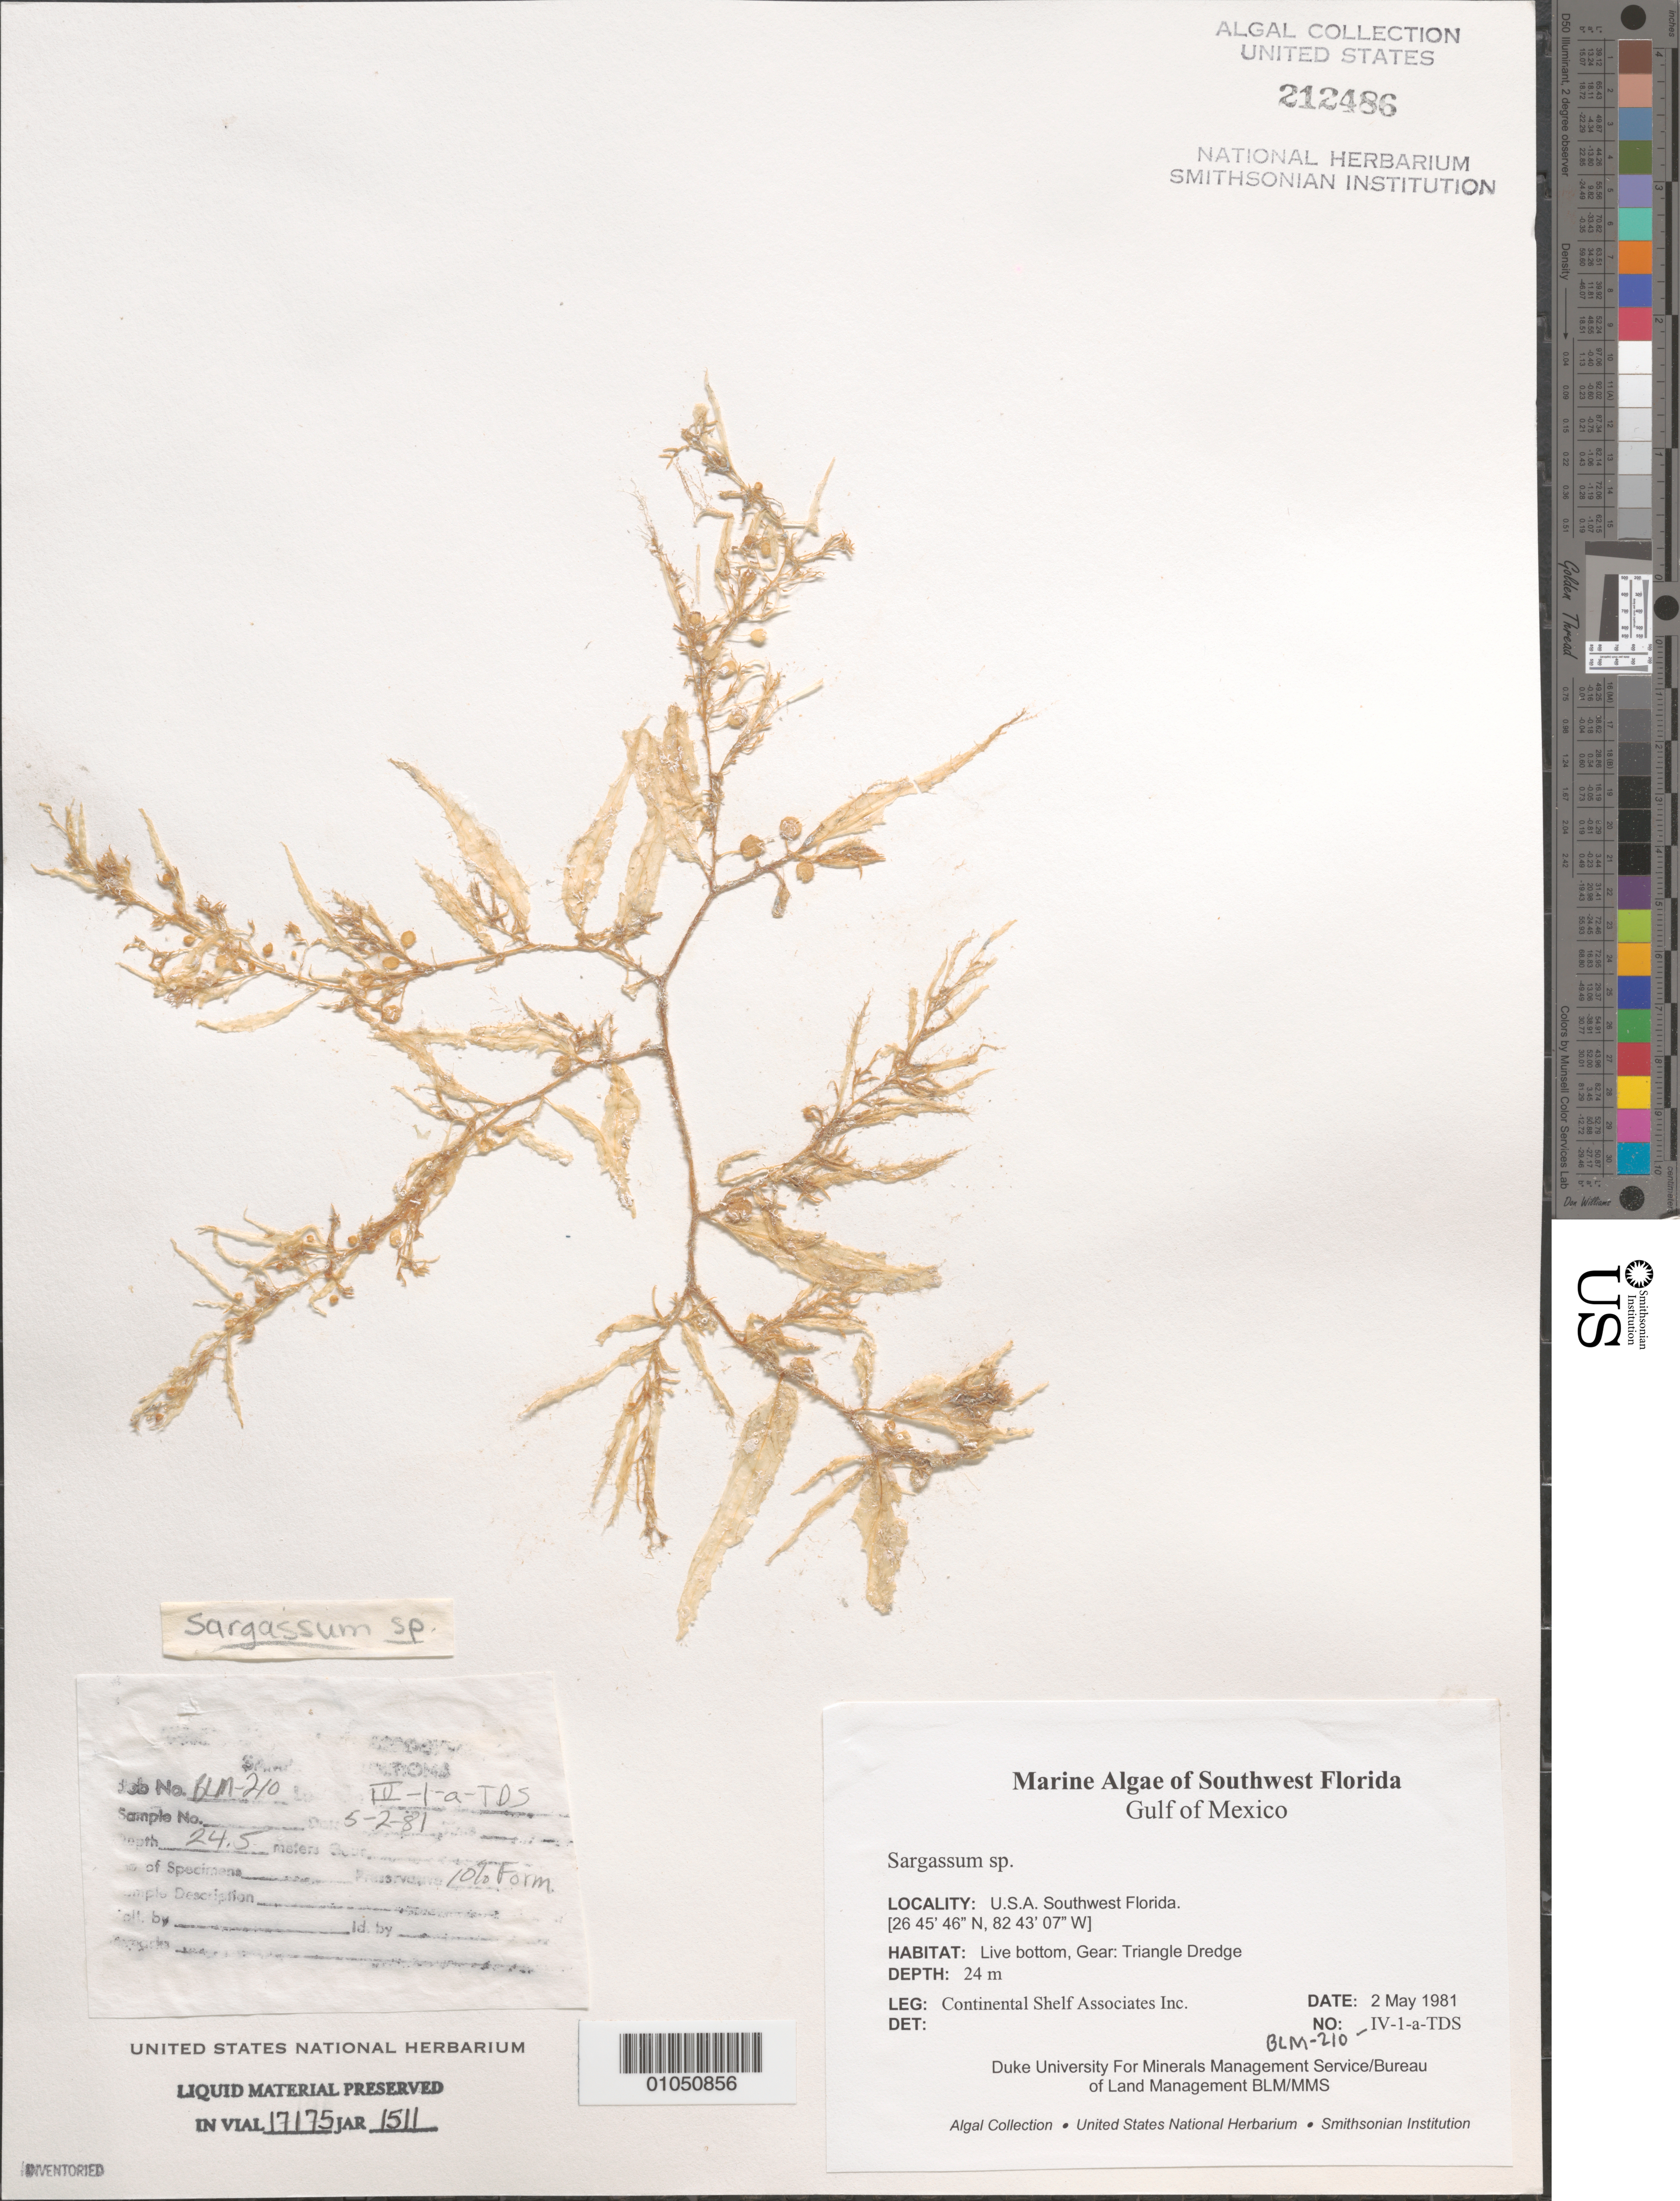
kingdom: Chromista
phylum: Ochrophyta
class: Phaeophyceae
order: Fucales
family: Sargassaceae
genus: Sargassum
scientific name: Sargassum sp.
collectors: Continental Shelf Associates for the MMS/BLM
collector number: BLM-210-IV-1-A-TDS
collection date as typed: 02 May 1981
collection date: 1981-05-02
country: United States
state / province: Florida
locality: Gulf of Mexico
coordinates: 26 45'46"N, 82 43'07"W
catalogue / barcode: US 212486